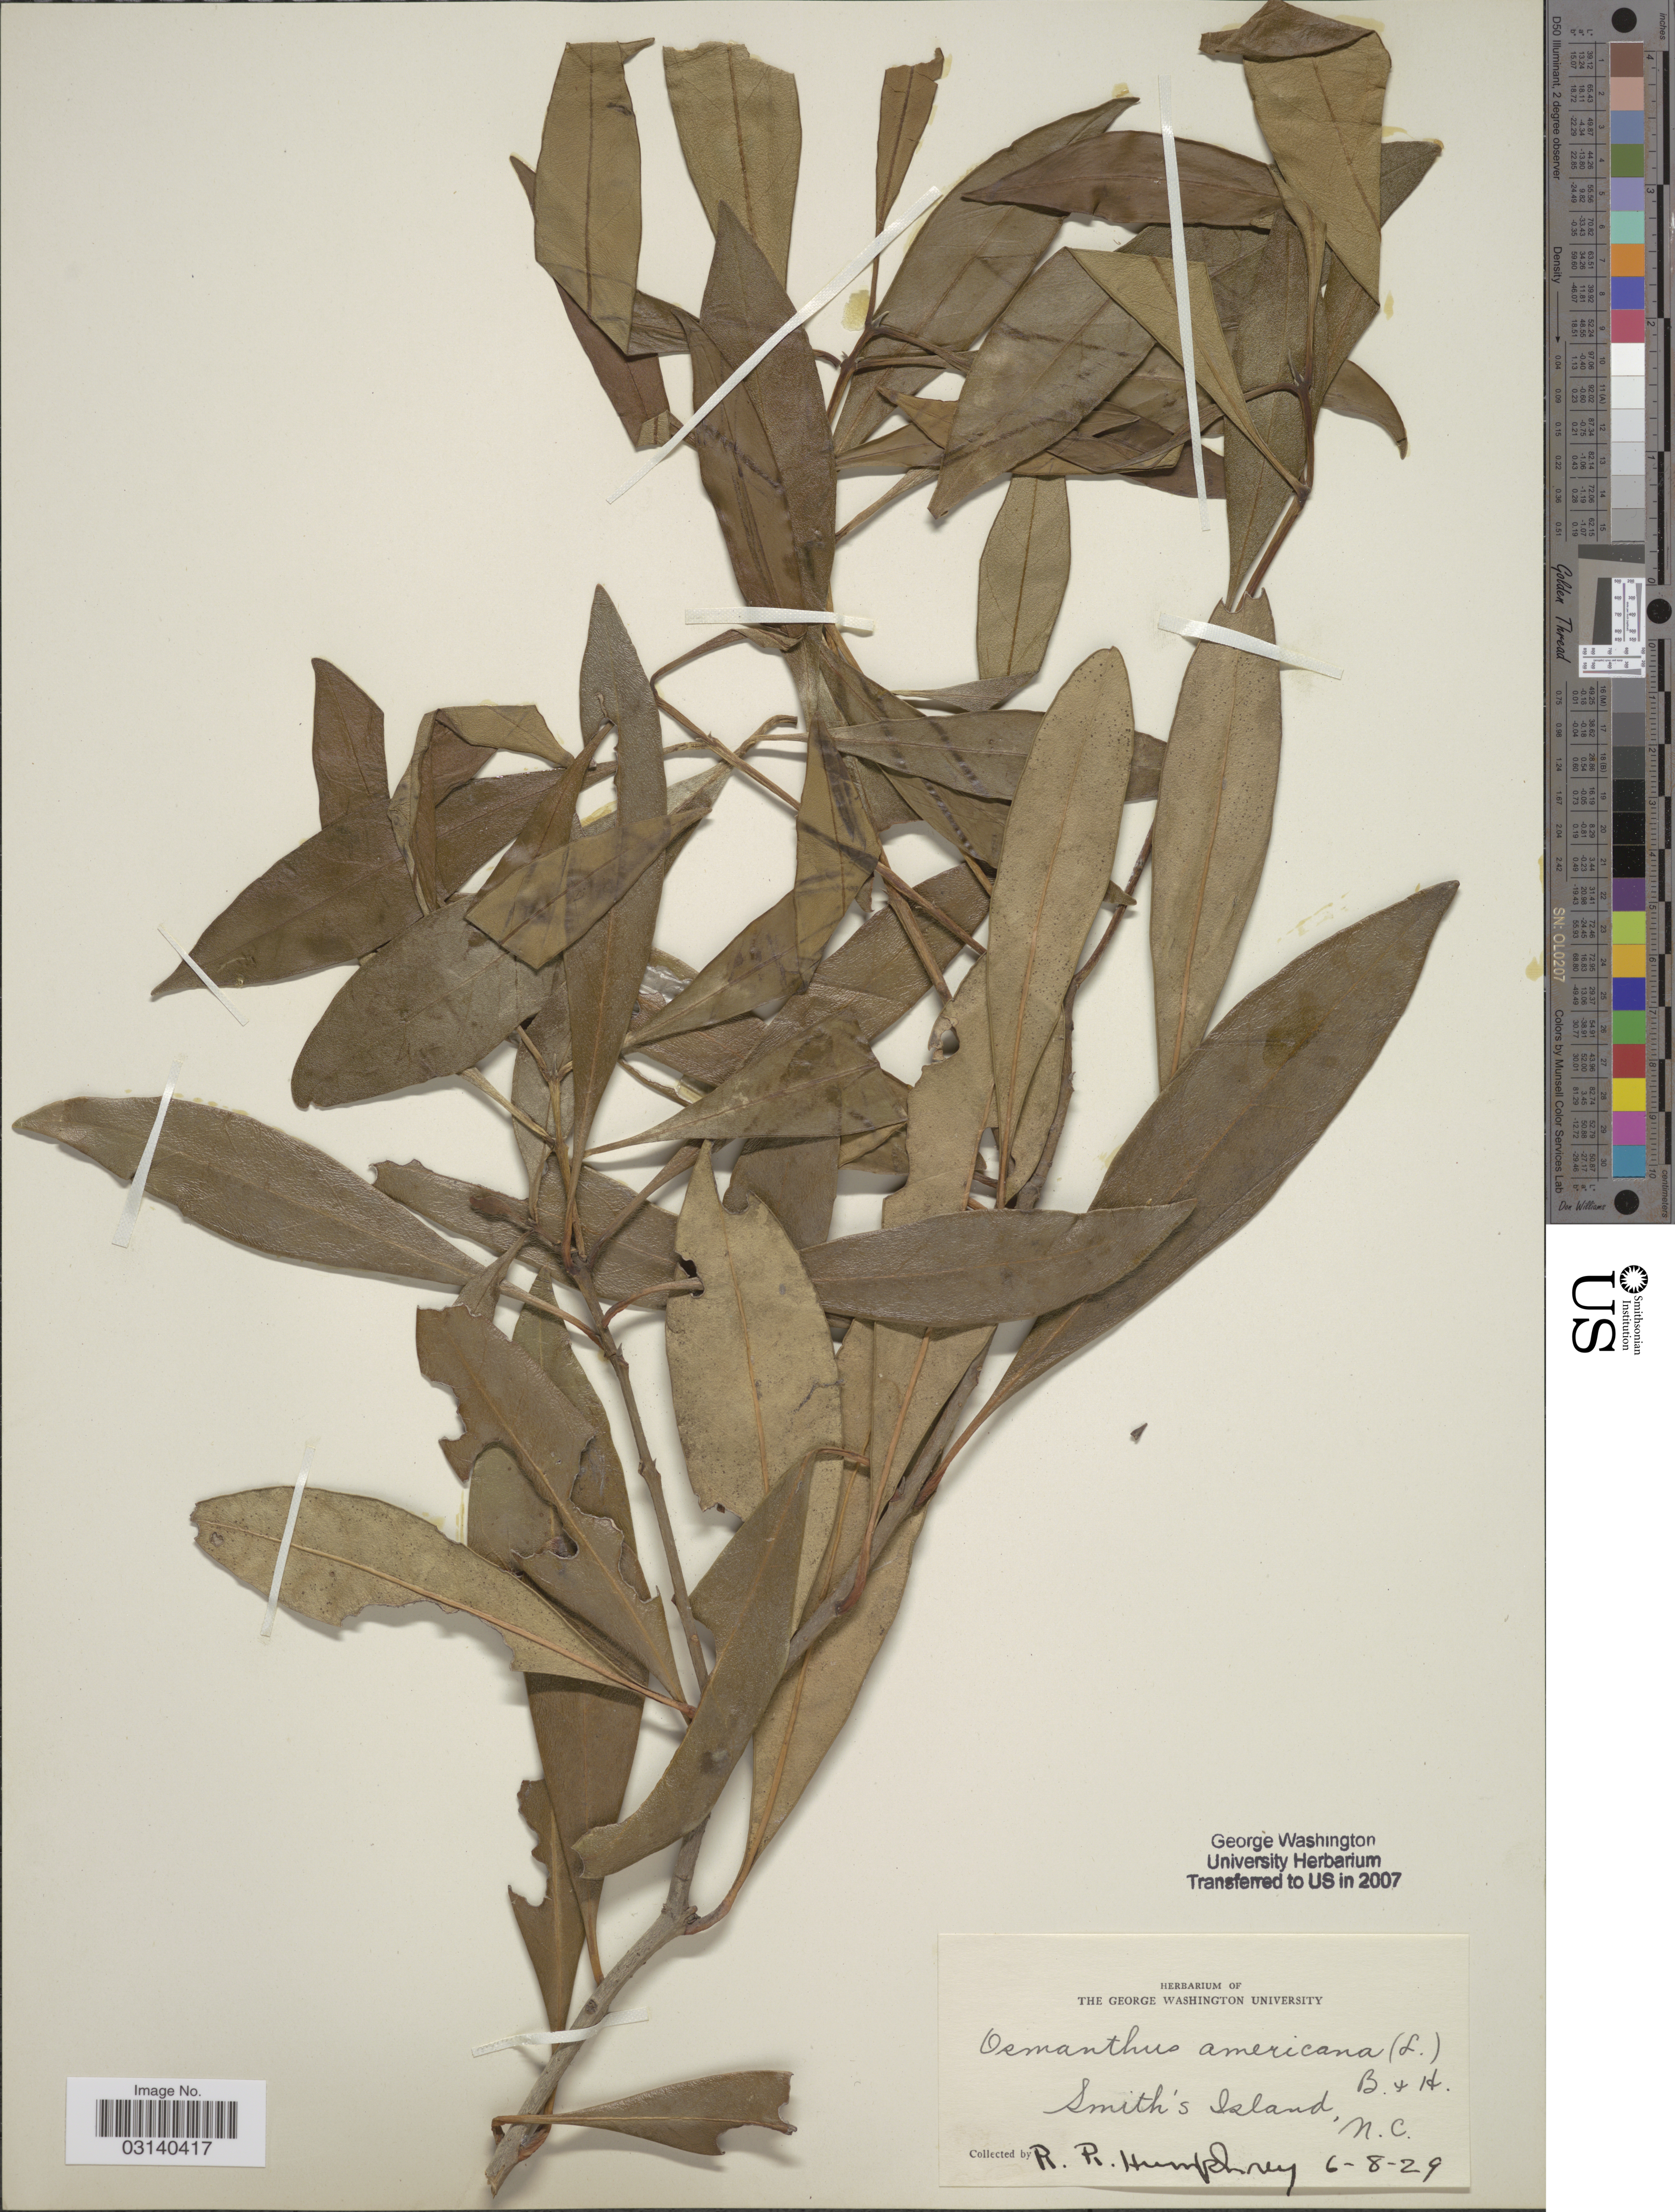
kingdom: Plantae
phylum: Tracheophyta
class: Magnoliopsida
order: Lamiales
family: Oleaceae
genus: Osmanthus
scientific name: Osmanthus americanus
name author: (L.) A. Gray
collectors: R. Humphrey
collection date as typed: Transcribed d/m/y: 8/6/29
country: United States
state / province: North Carolina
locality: Smith's Island, N.C.